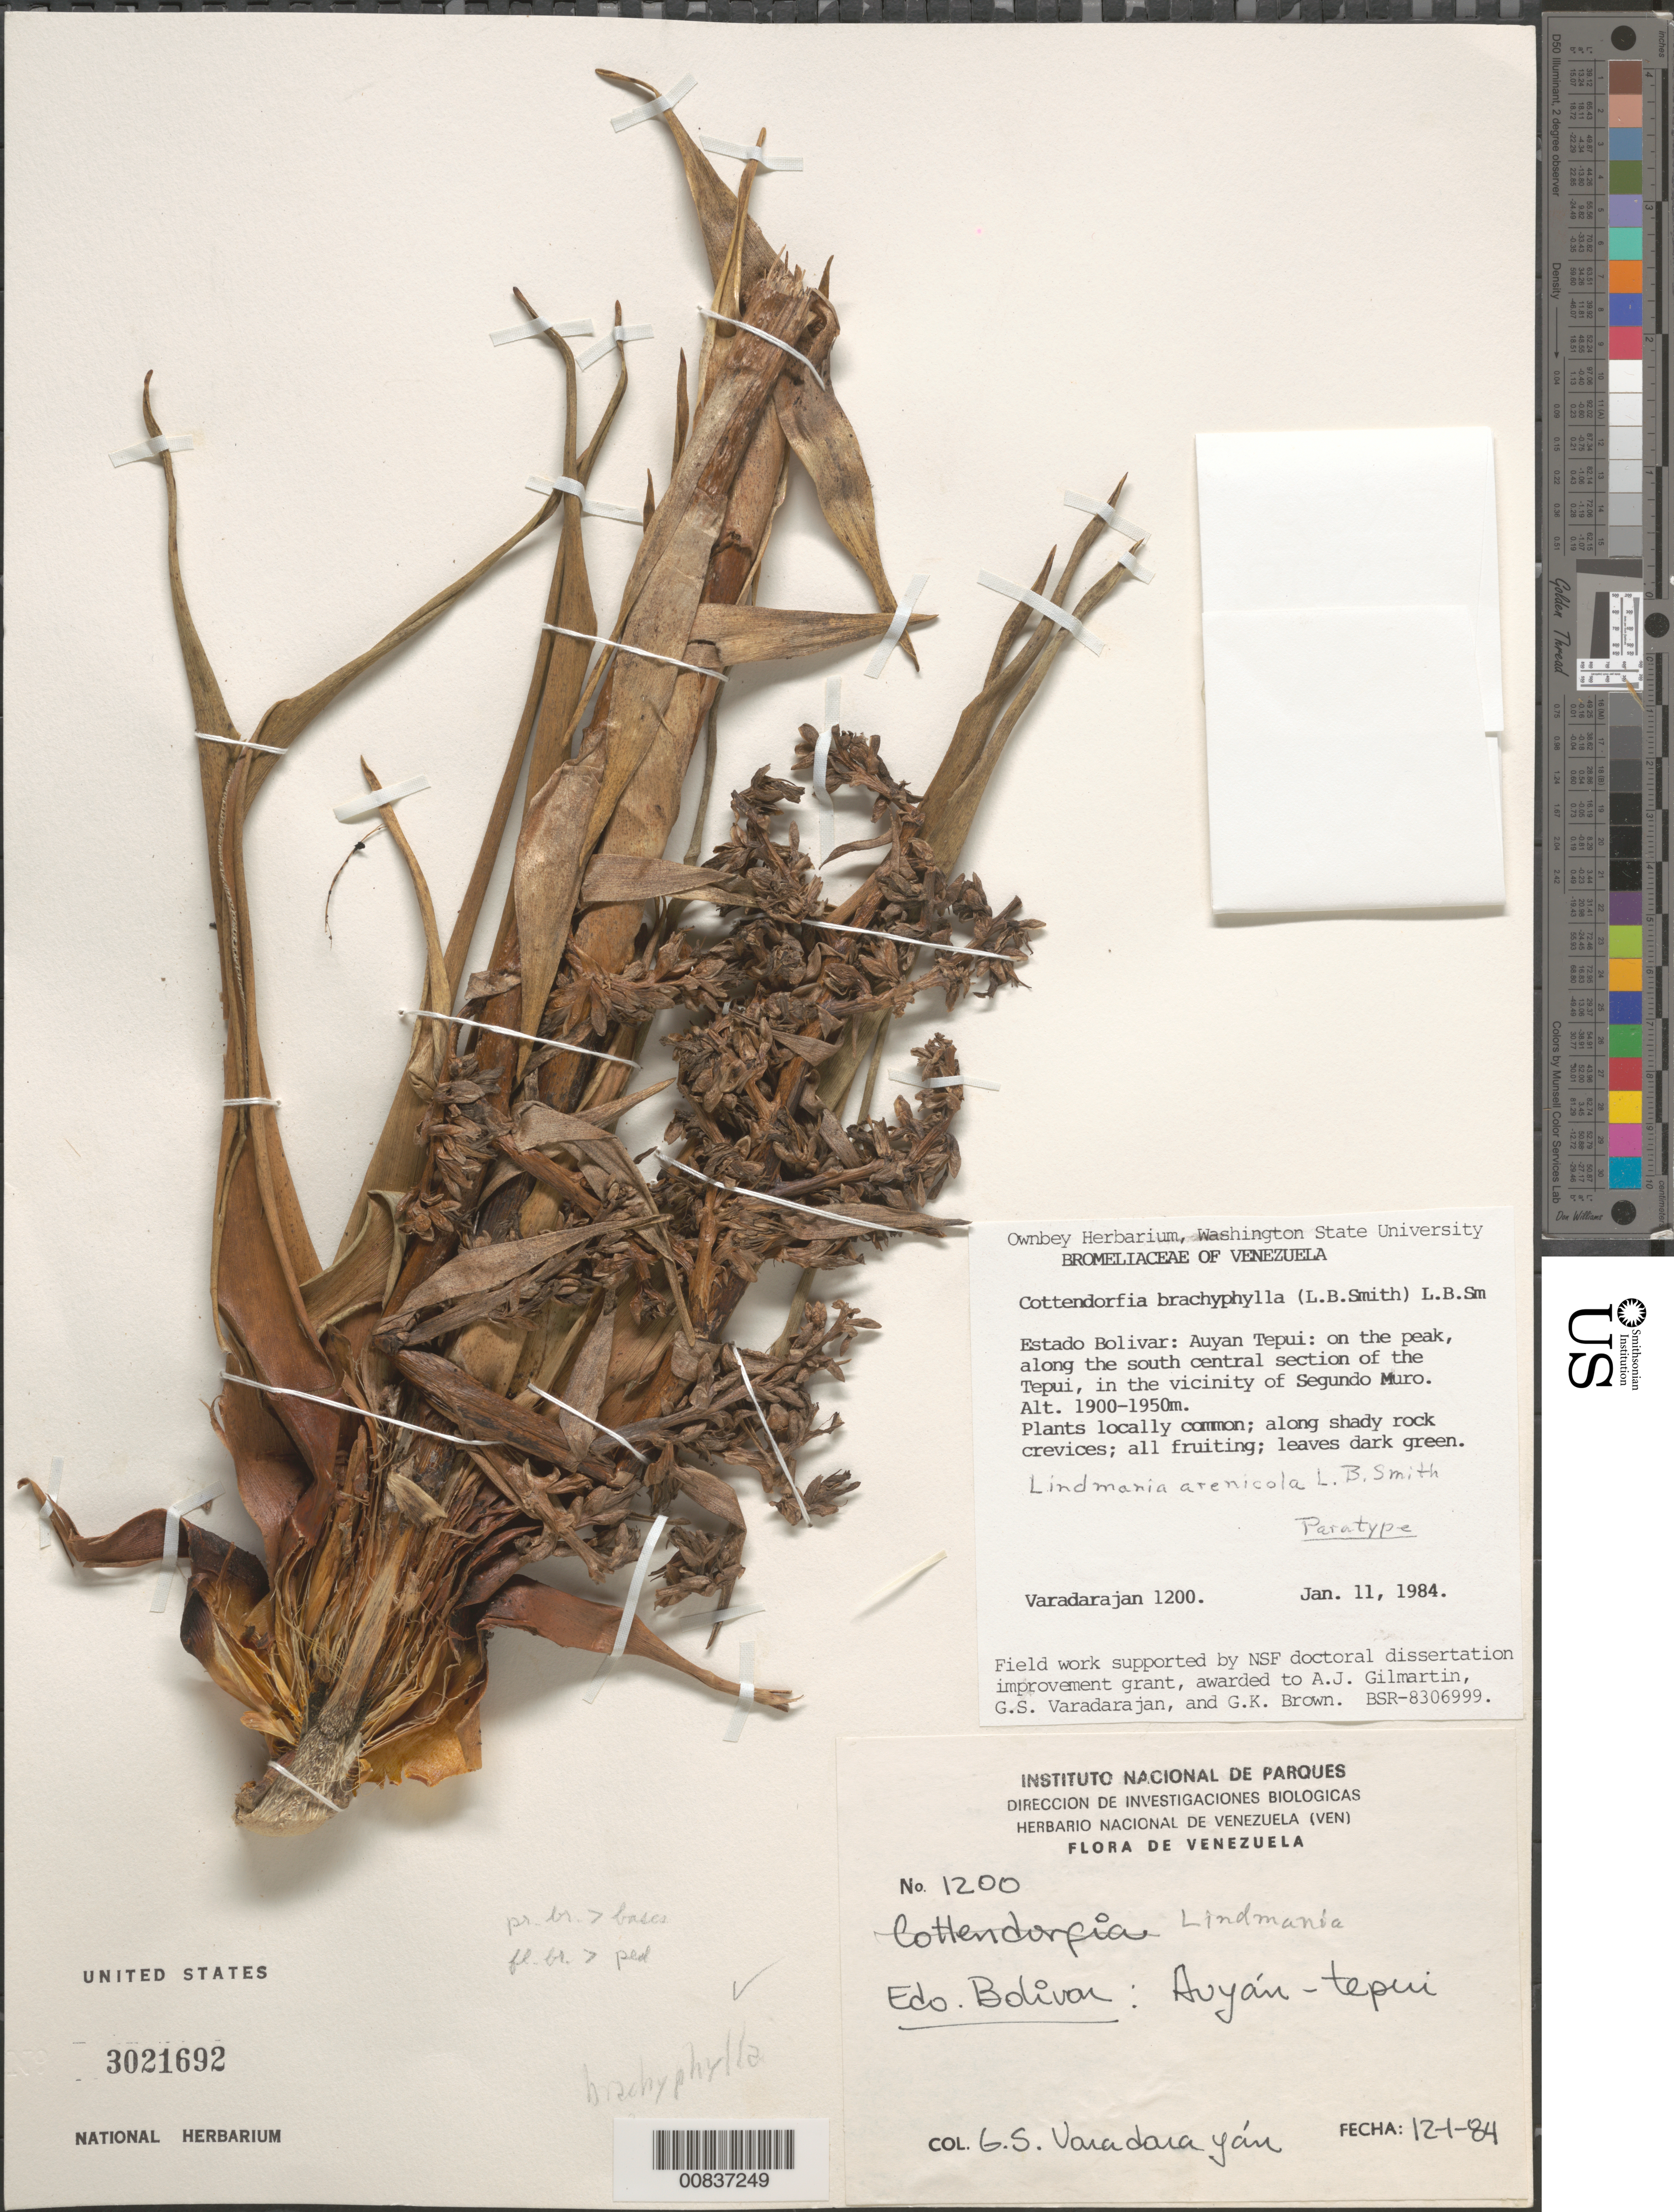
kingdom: Plantae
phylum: Tracheophyta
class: Liliopsida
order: Poales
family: Bromeliaceae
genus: Lindmania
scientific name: Lindmania sp.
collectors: G. S. Varadarajan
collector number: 1200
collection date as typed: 11-Jan-84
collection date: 1984-01-11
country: Venezuela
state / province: Bolívar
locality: Auyan-tepuí, on the peak, along the south central section of the tepuí, in the vicinity of Segundo Muro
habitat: Shady rock crevices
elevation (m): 1900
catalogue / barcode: US 3021692